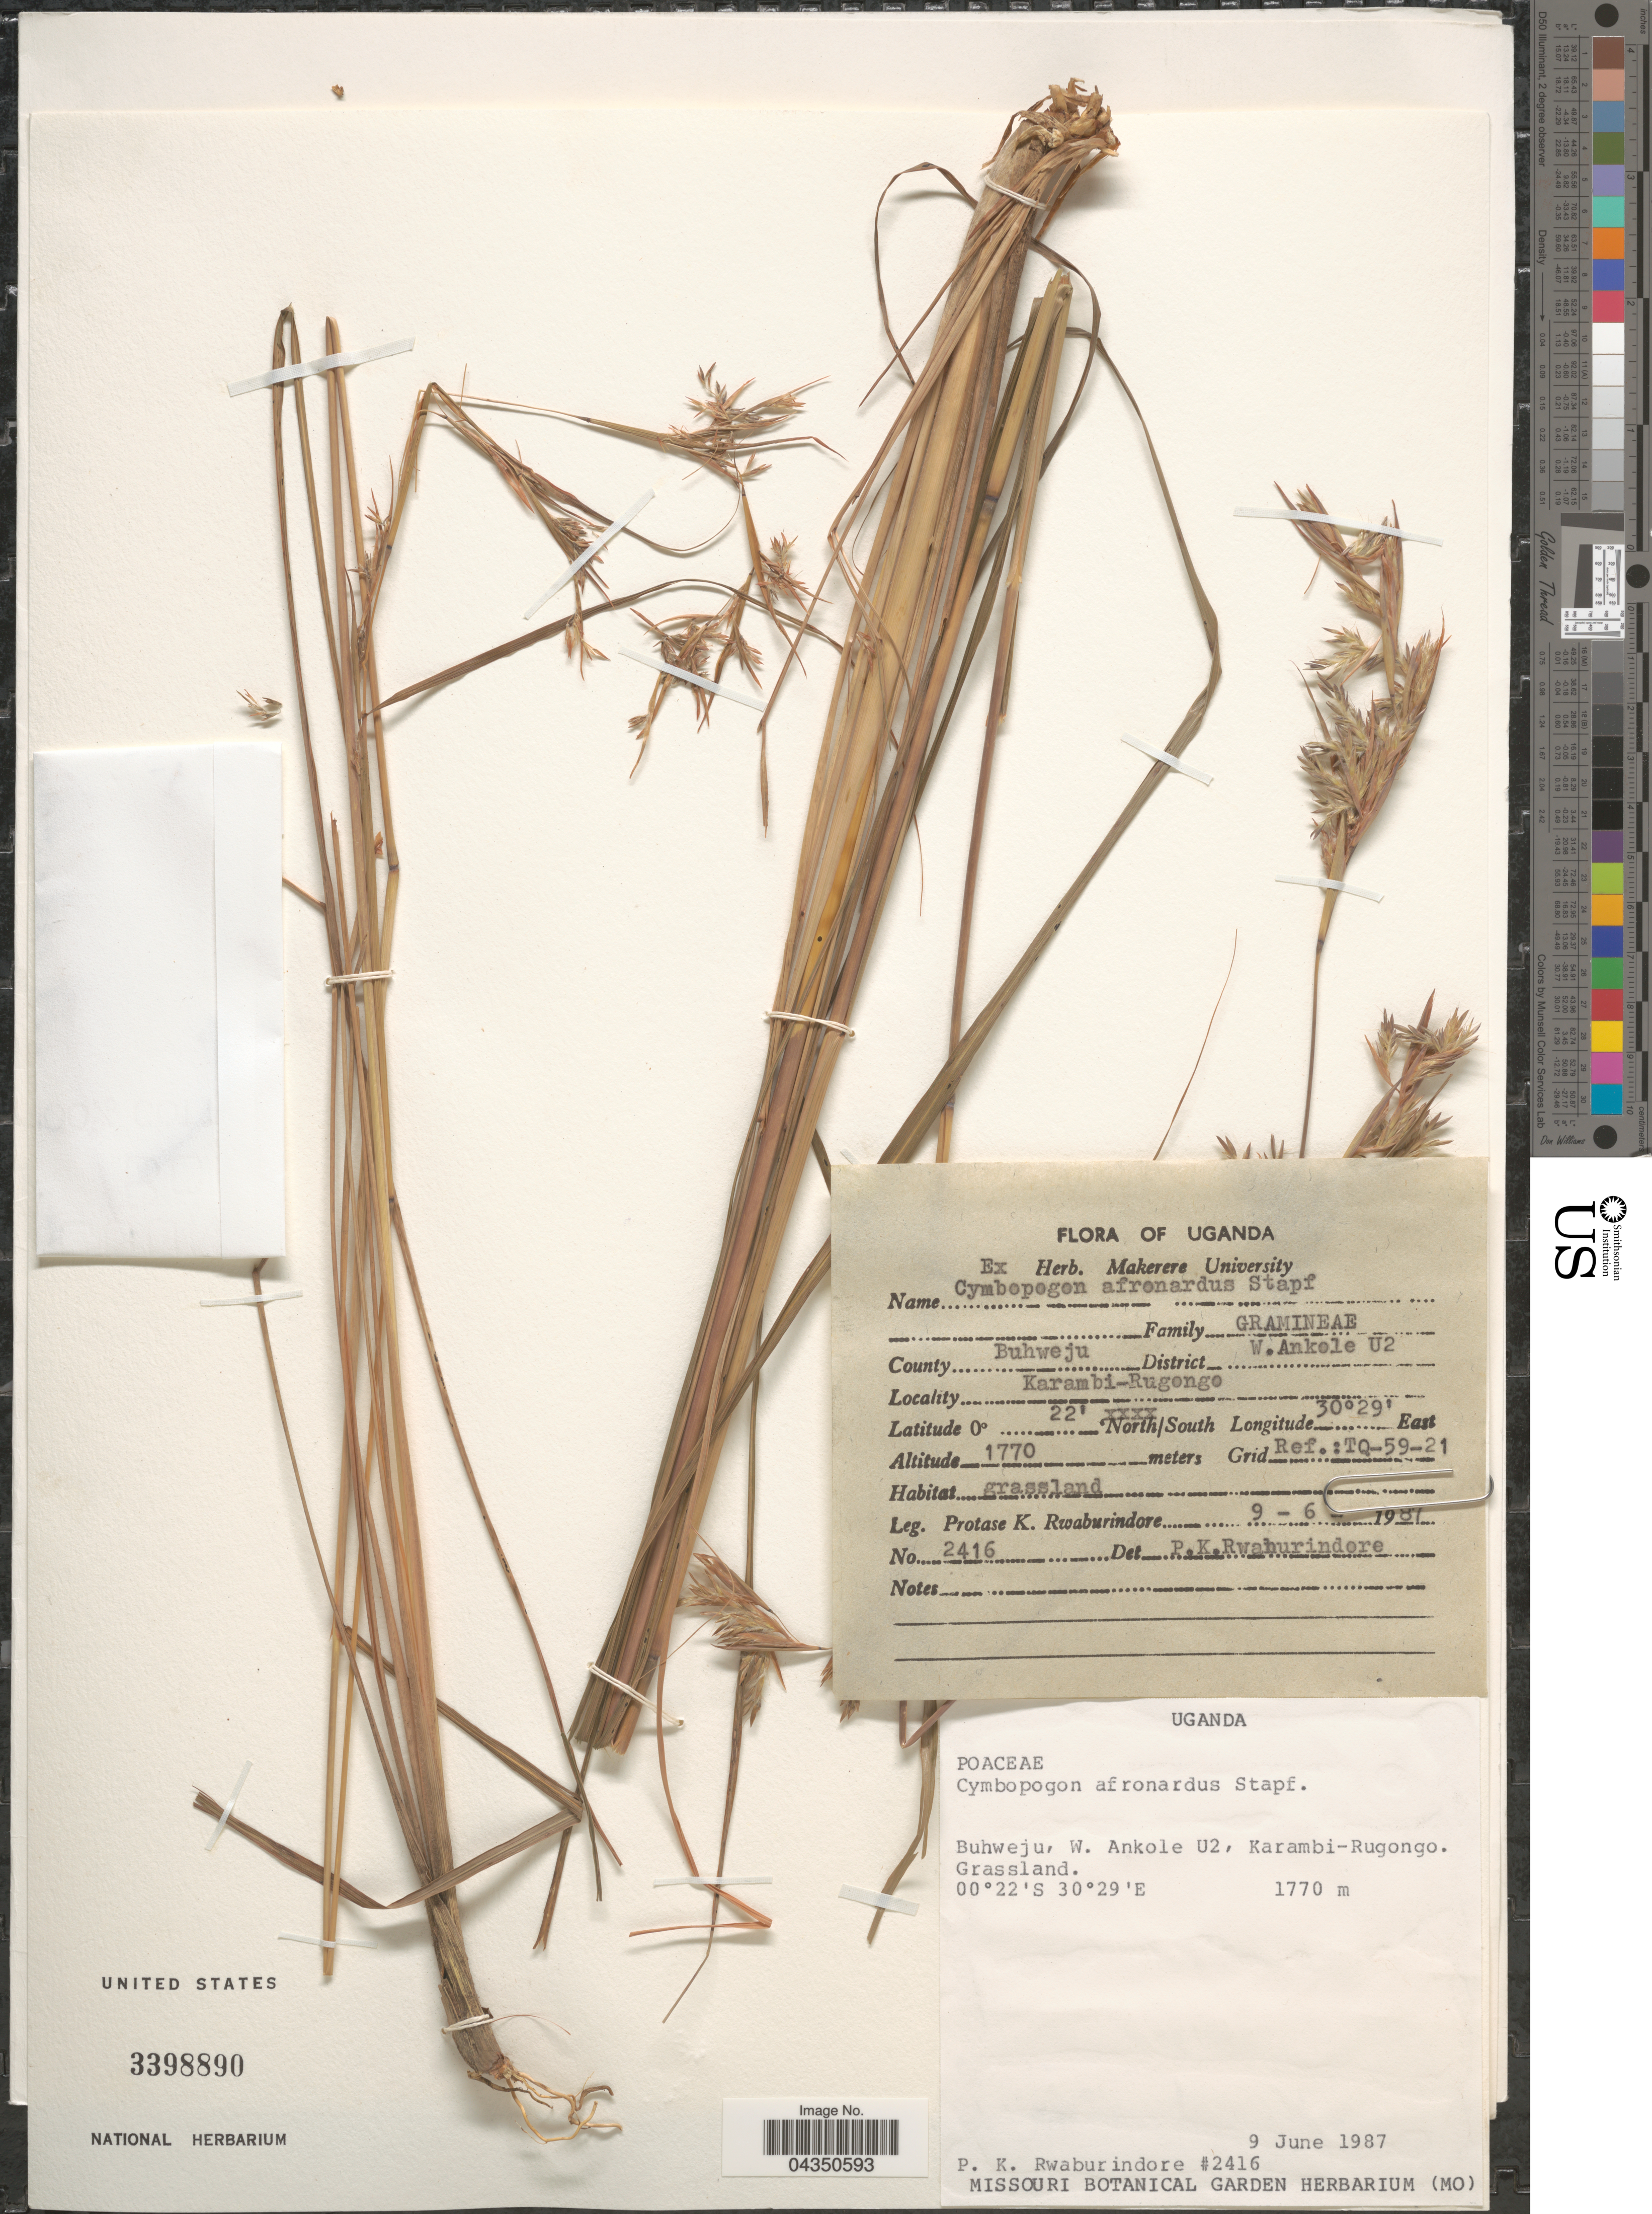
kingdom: Plantae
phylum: Tracheophyta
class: Liliopsida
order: Poales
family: Poaceae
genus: Cymbopogon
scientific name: Cymbopogon nardus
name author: (L.) Rendle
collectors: P. Rwaburindore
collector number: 2416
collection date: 1987-06-09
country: Uganda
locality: County Buhweju. District W. Ankole U2, Karambi-Rugongo. Grid Ref: TQ-59-21.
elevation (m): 1770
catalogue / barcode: US 3398890